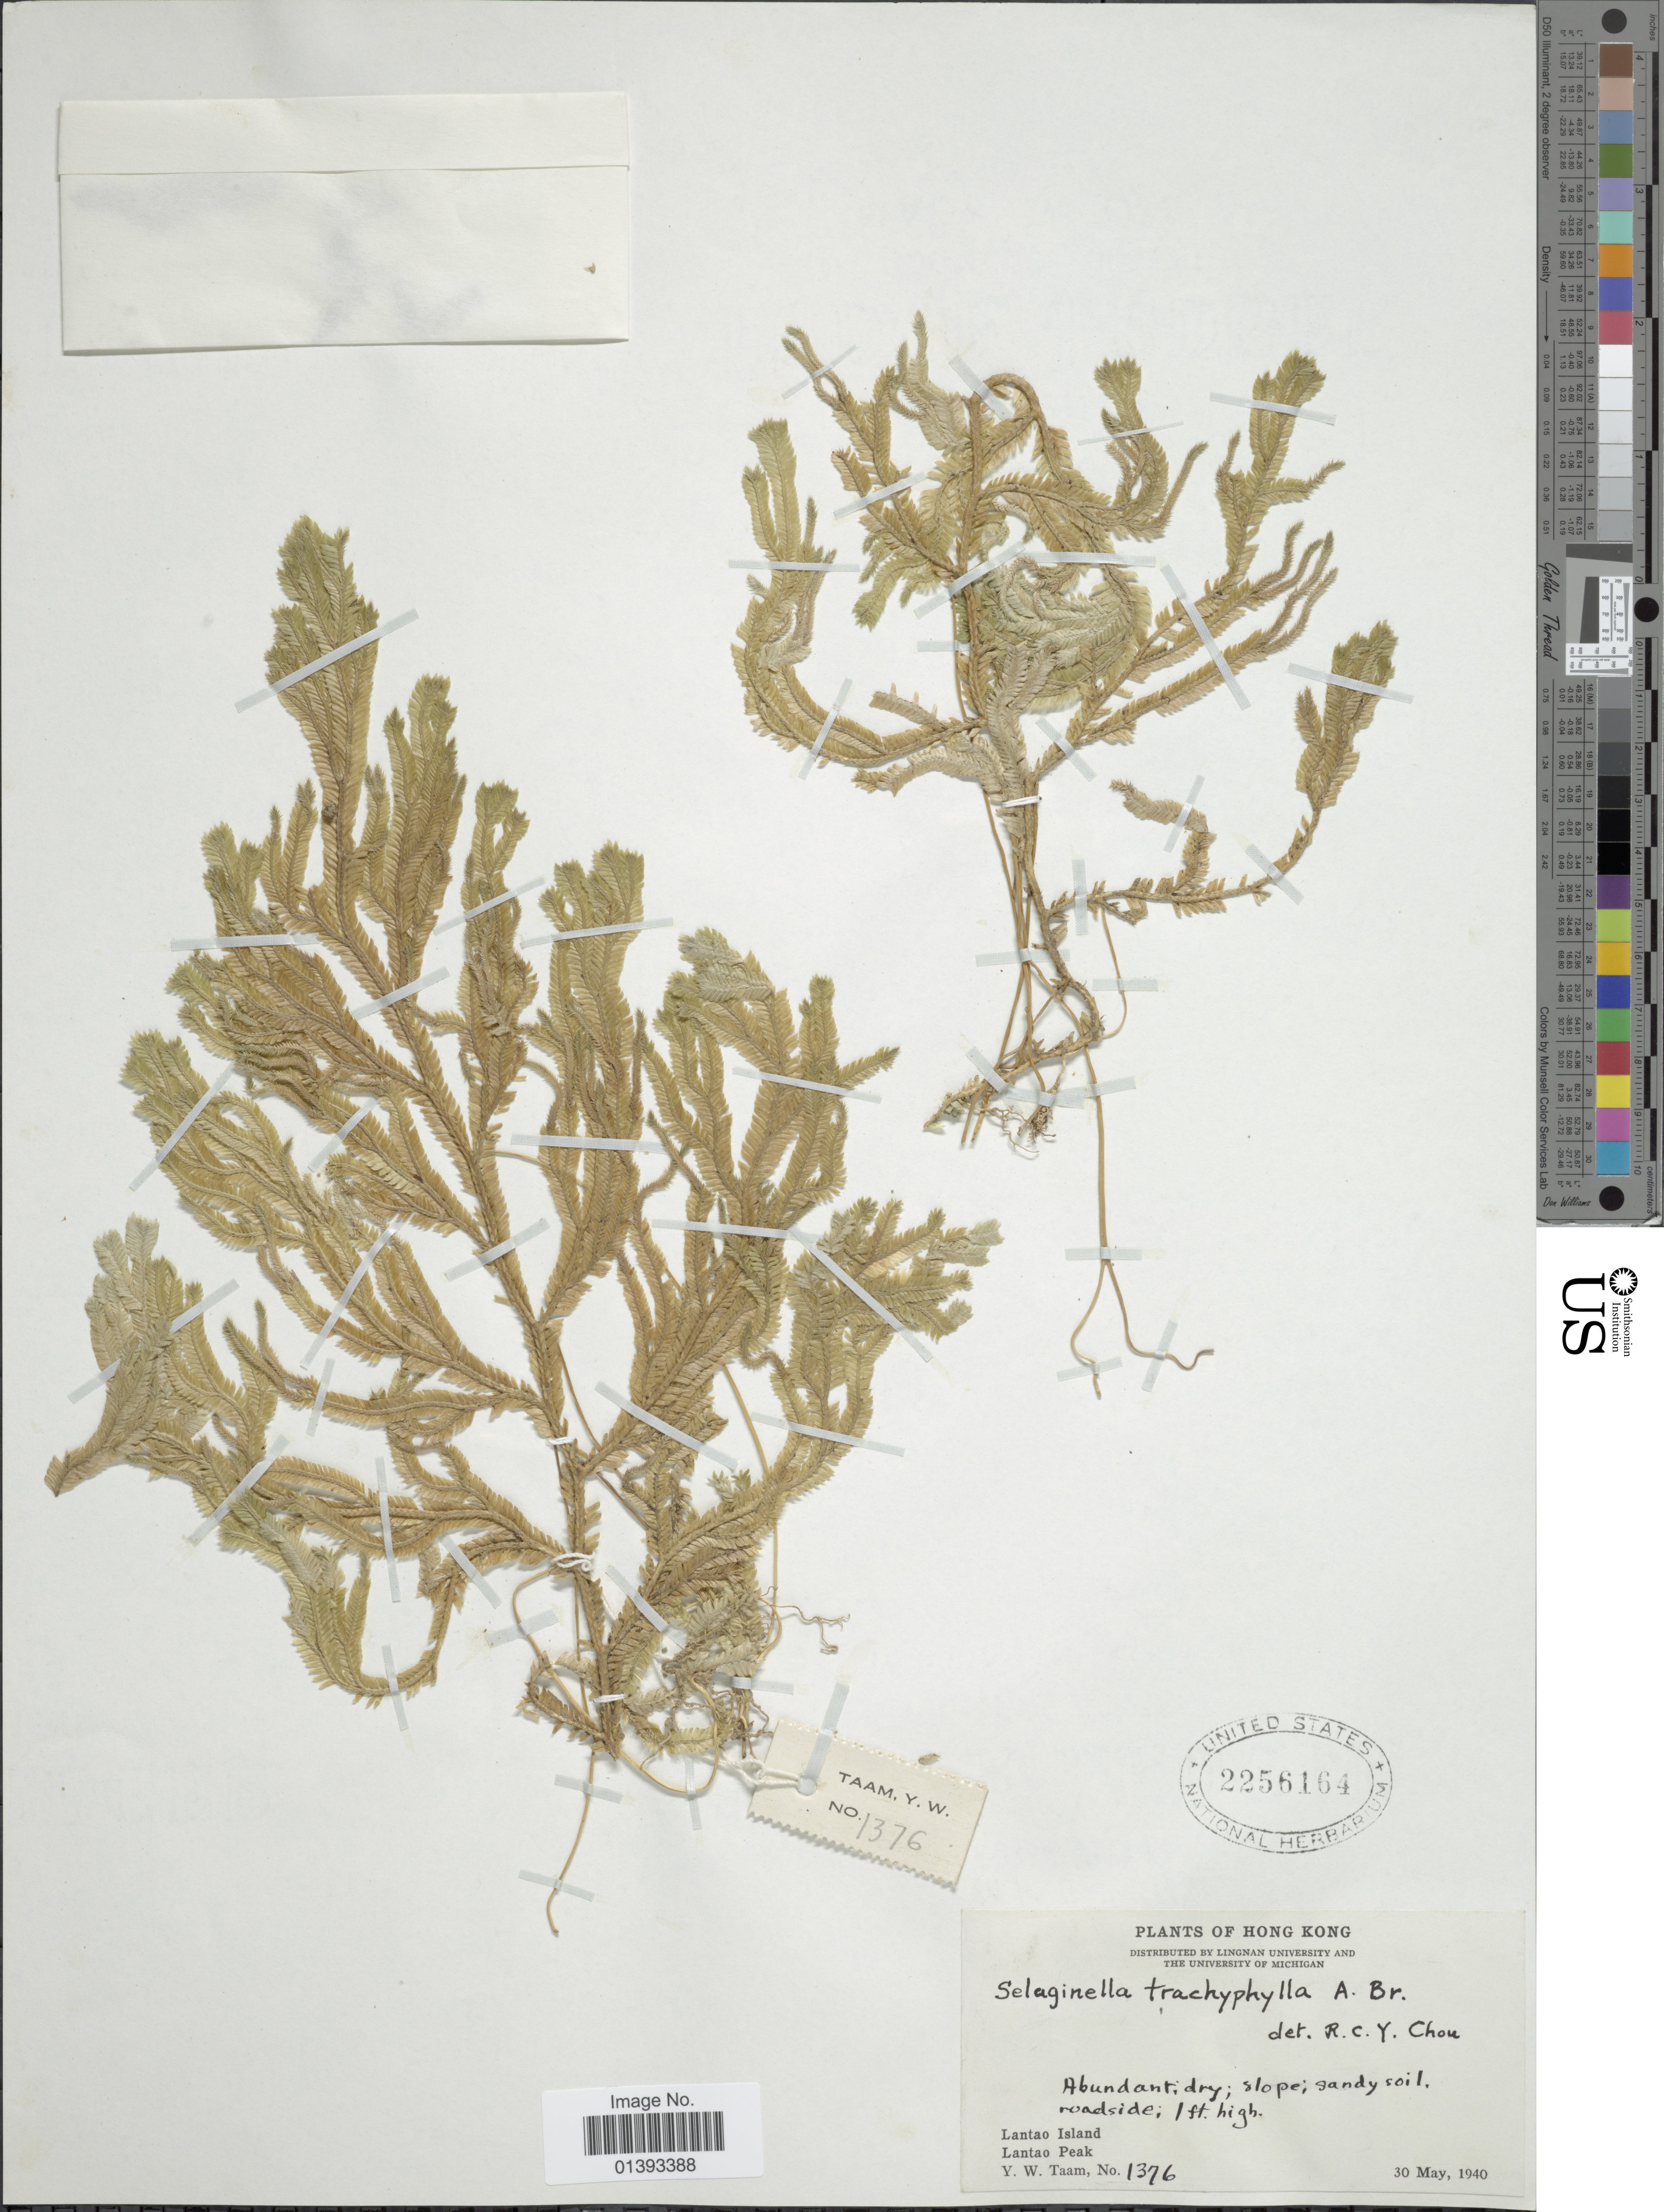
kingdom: Plantae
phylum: Tracheophyta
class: Lycopodiopsida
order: Selaginellales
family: Selaginellaceae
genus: Selaginella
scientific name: Selaginella trachyphylla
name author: A. Braun ex Hieron.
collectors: Y. W. Taam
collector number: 1376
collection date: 1940-05-30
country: China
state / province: Hong Kong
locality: Lantao Island, Lantao Peak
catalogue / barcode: US 2256164